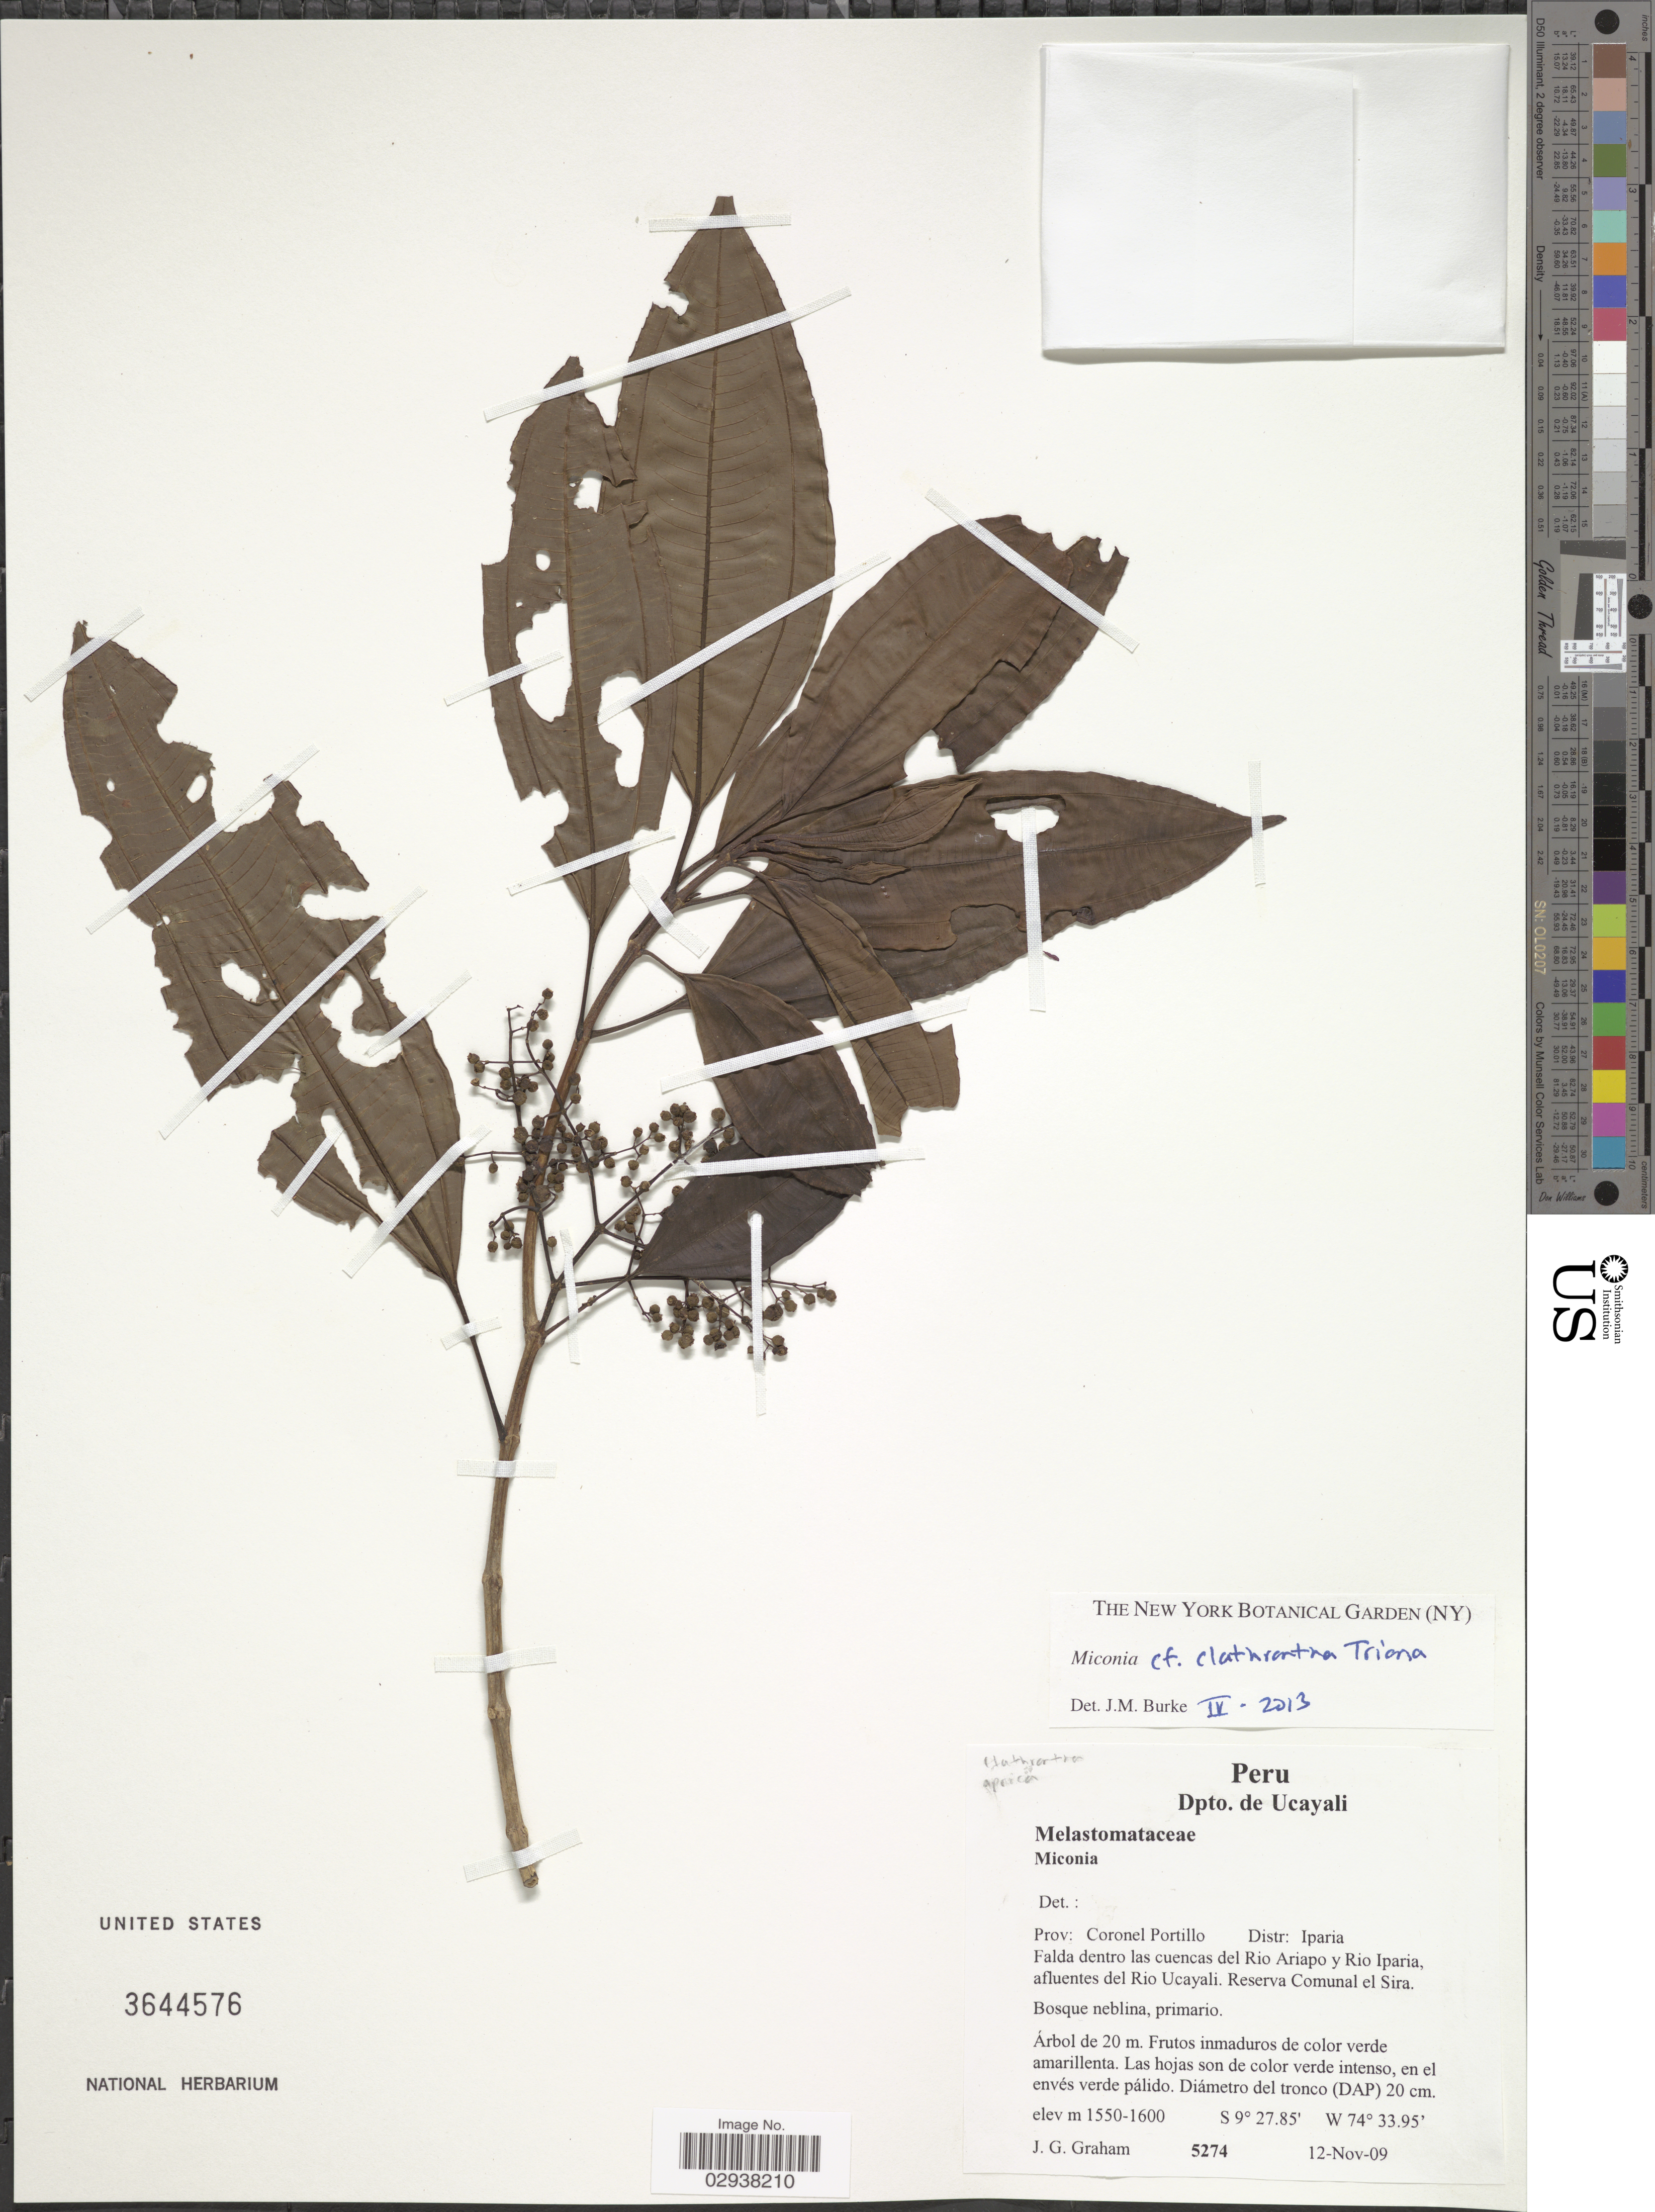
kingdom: Plantae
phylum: Tracheophyta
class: Magnoliopsida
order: Myrtales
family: Melastomataceae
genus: Miconia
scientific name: Miconia clathrantha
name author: Triana ex Cogn. in A. DC.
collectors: J. Graham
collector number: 5274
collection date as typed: Transcribed d/m/y: 12/11/9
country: Peru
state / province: Ucayali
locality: Dpto. de Ucayali. Prov: Coronel Portillo. Distr: Iparia. Falda dentro las cuencas del Rio Ariapo y Rio Iparia, afluentes del Rio Ucayali. Reserva Comunal el Sira.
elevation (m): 1550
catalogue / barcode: US 3644576